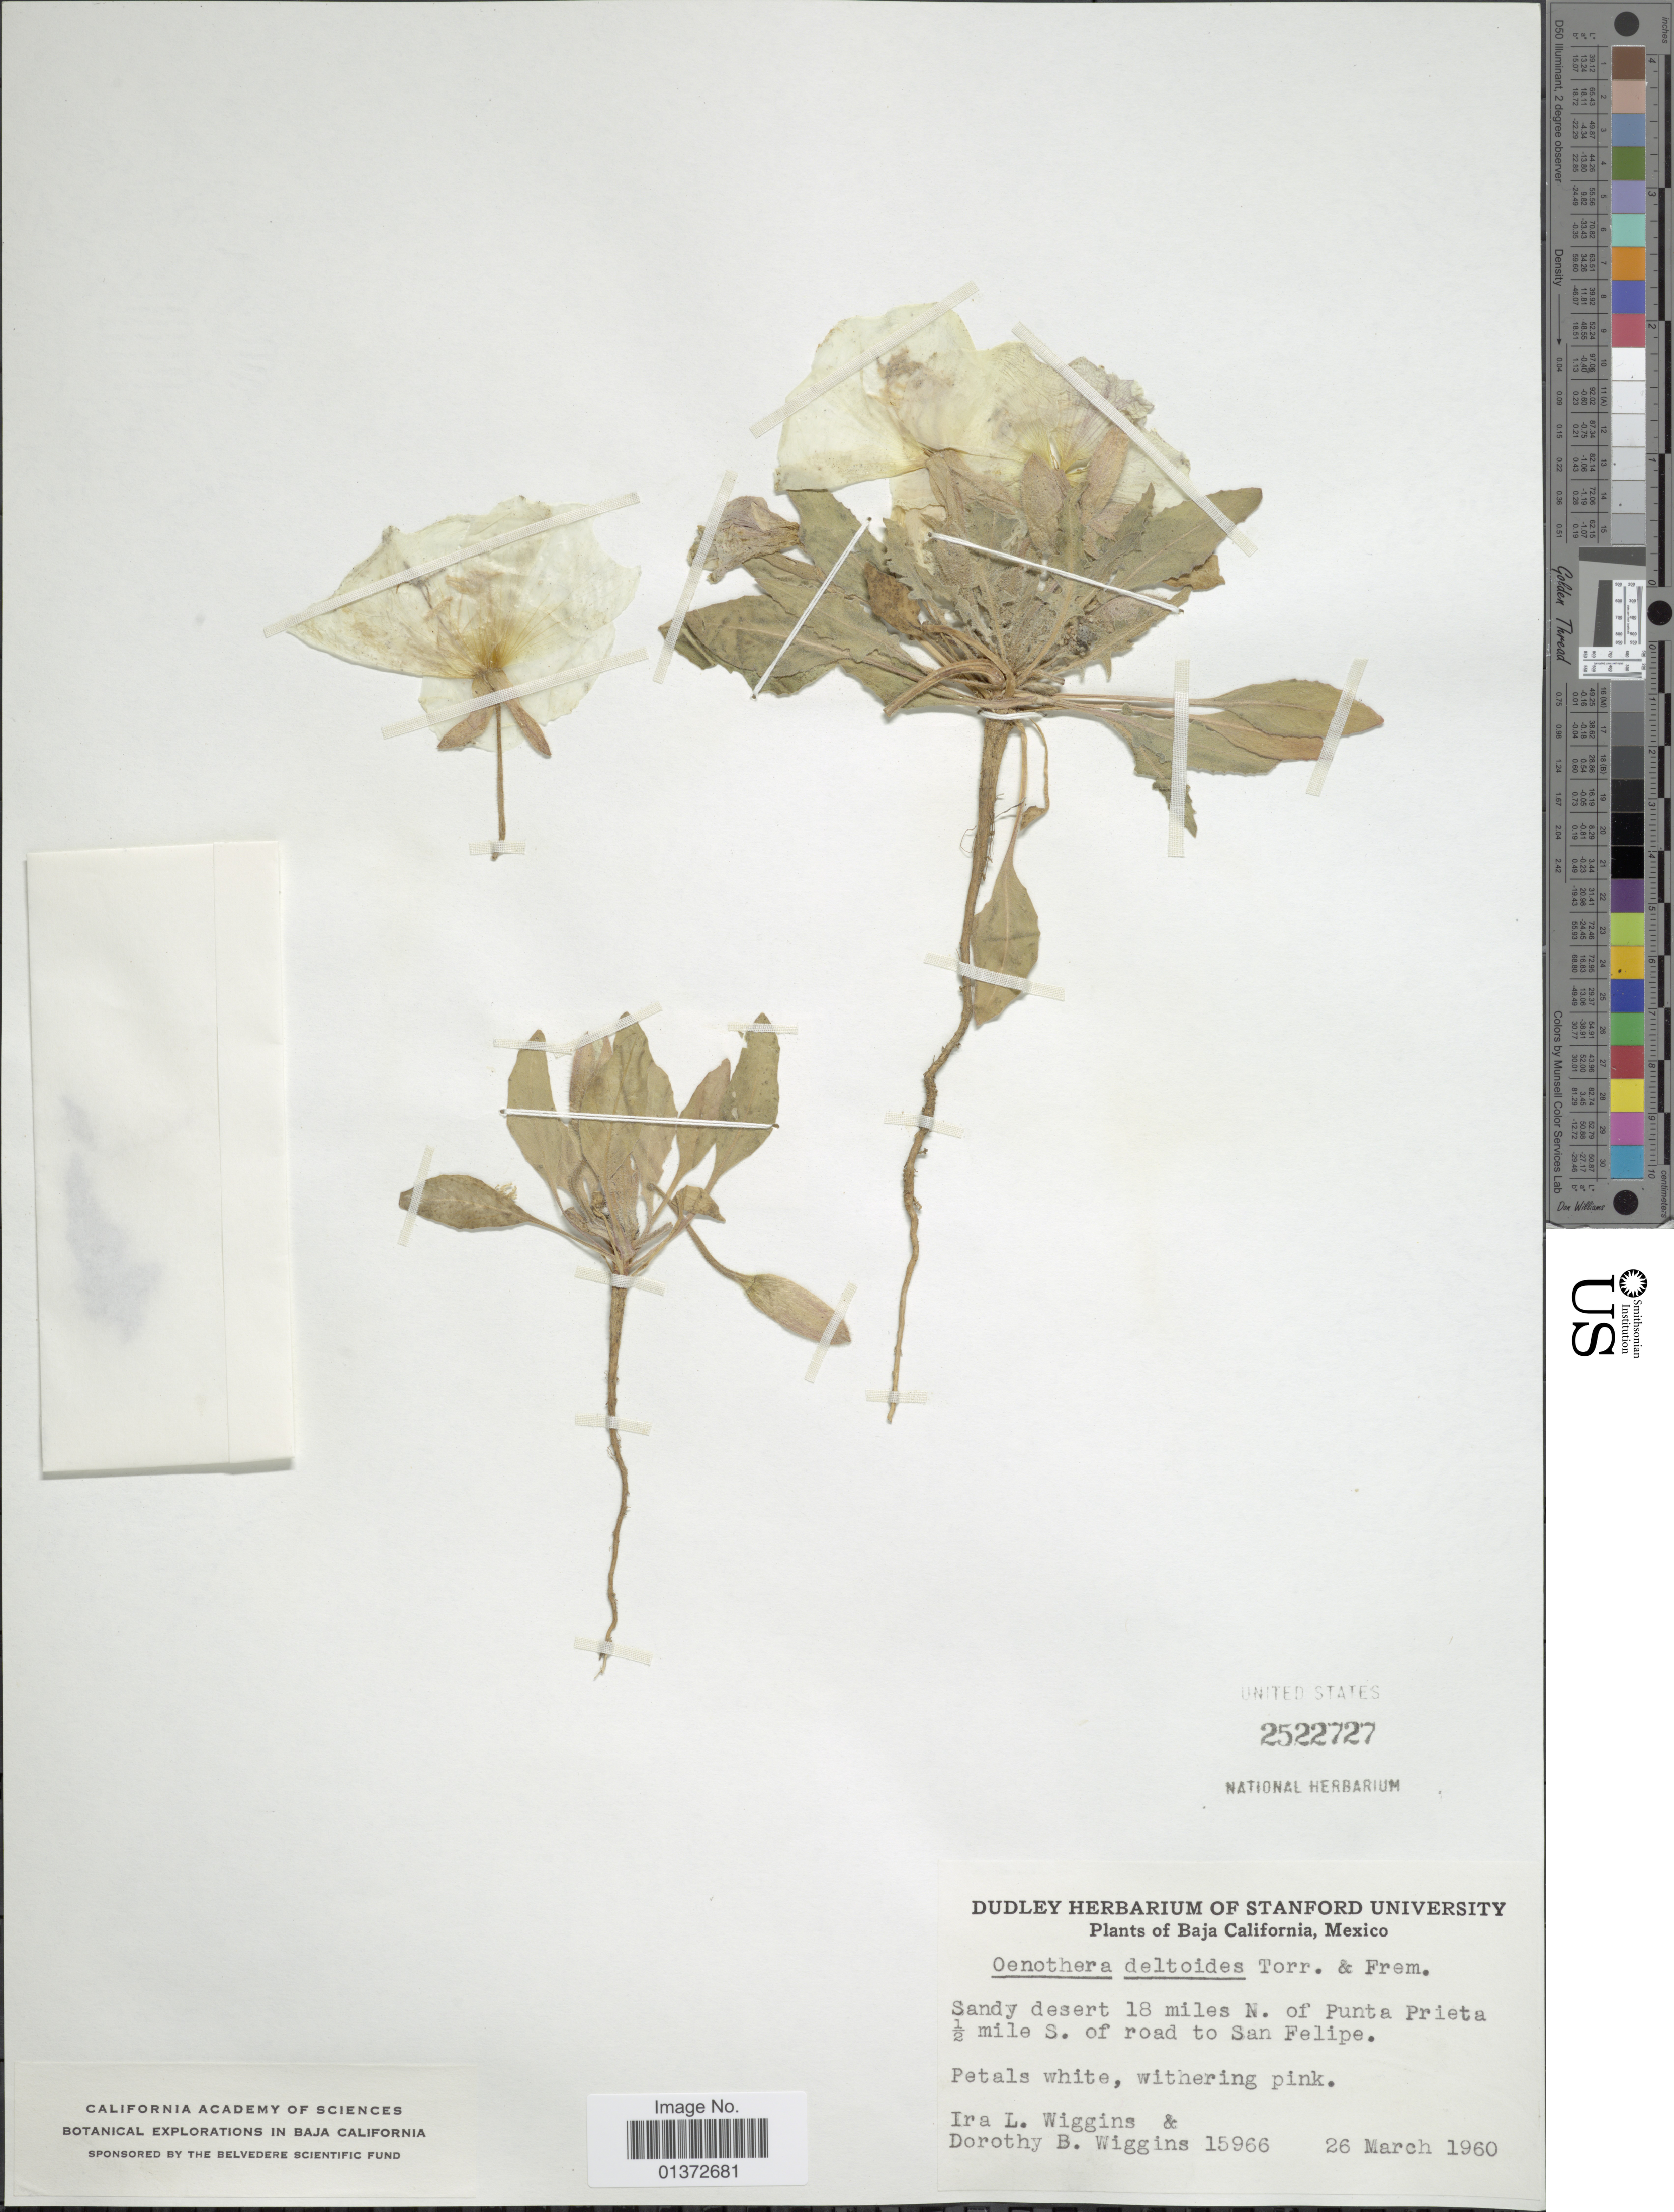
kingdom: Plantae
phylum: Tracheophyta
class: Magnoliopsida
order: Myrtales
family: Onagraceae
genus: Oenothera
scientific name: Oenothera deltoides subsp. deltoides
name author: Torr. & Frém.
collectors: I. L. Wiggins & D. B. Wiggins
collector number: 15966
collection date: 1960-03-26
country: Mexico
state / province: Baja California Norte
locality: Sandy desert 18 miles N. of Punta Prieta, ½ mile S. of road to San Felipe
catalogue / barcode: US 2522727